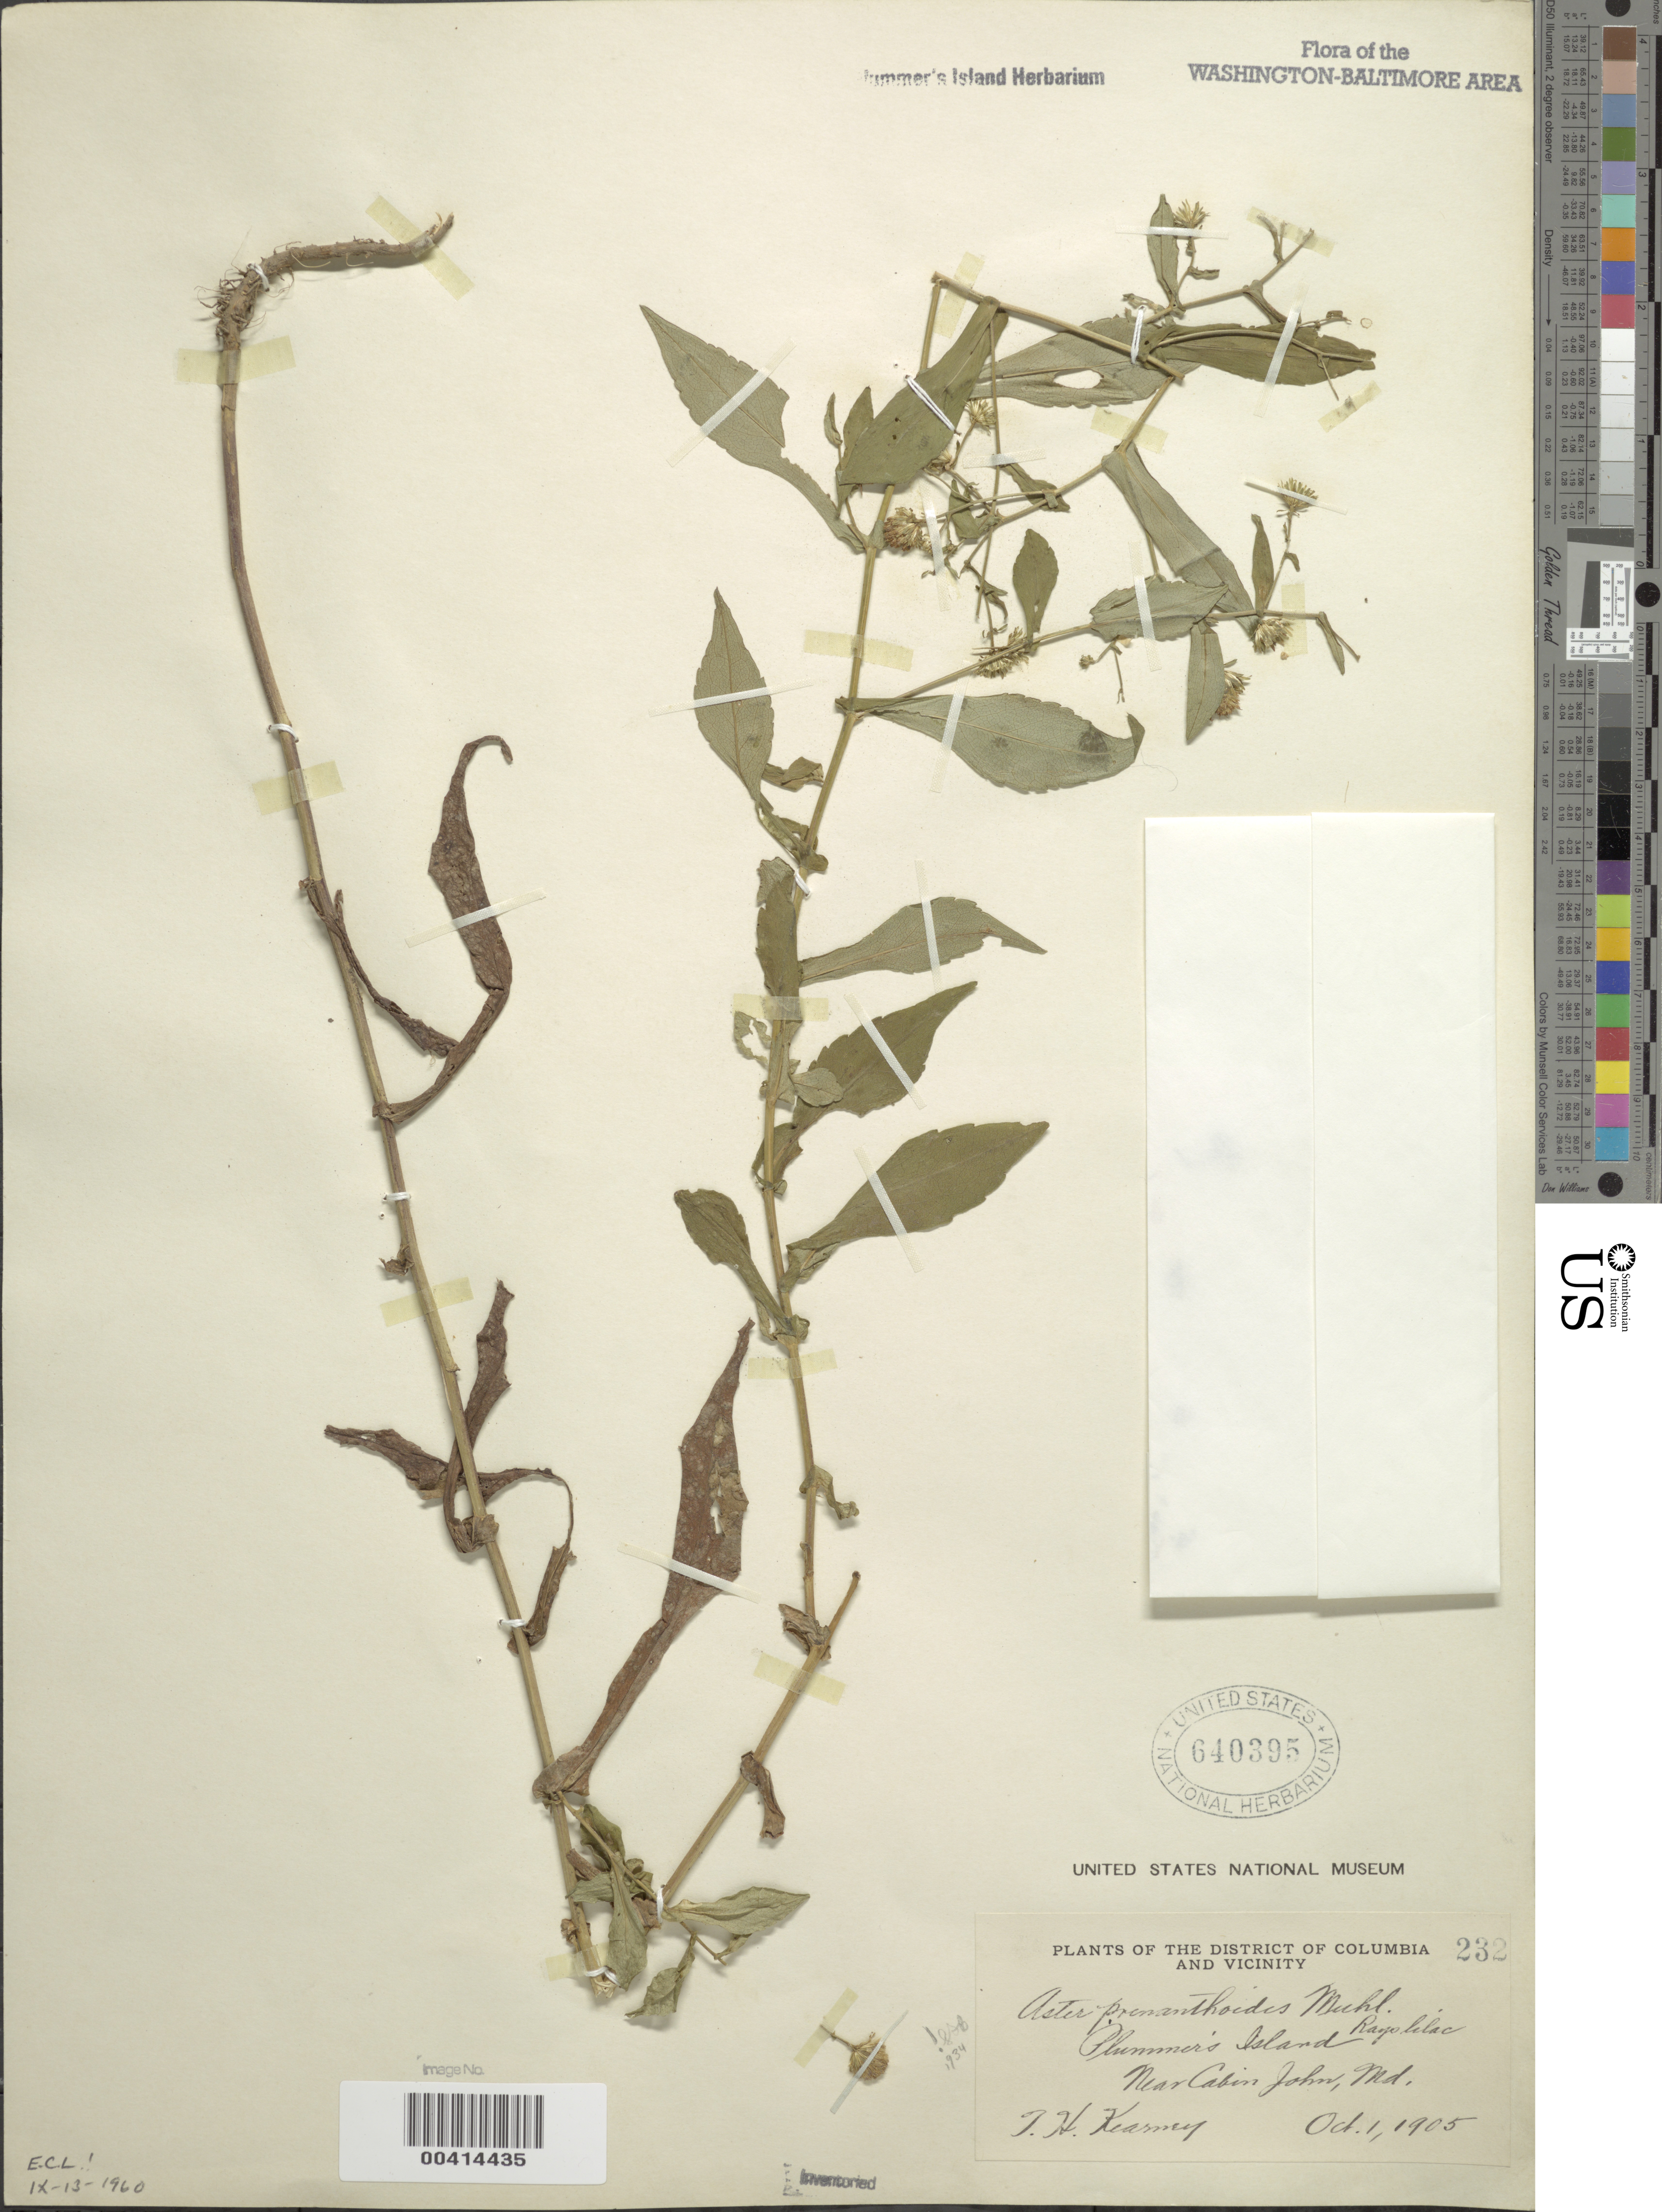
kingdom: Plantae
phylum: Tracheophyta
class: Magnoliopsida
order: Asterales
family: Asteraceae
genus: Symphyotrichum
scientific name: Symphyotrichum prenanthoides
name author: (Muhl. ex Willd.) G.L. Nesom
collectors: T. H. Kearney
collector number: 232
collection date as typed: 01 Oct 1905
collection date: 1905-10-01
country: United States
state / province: Maryland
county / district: Montgomery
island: Plummers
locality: Plummer's Island C. & O. Canal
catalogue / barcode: US 640395